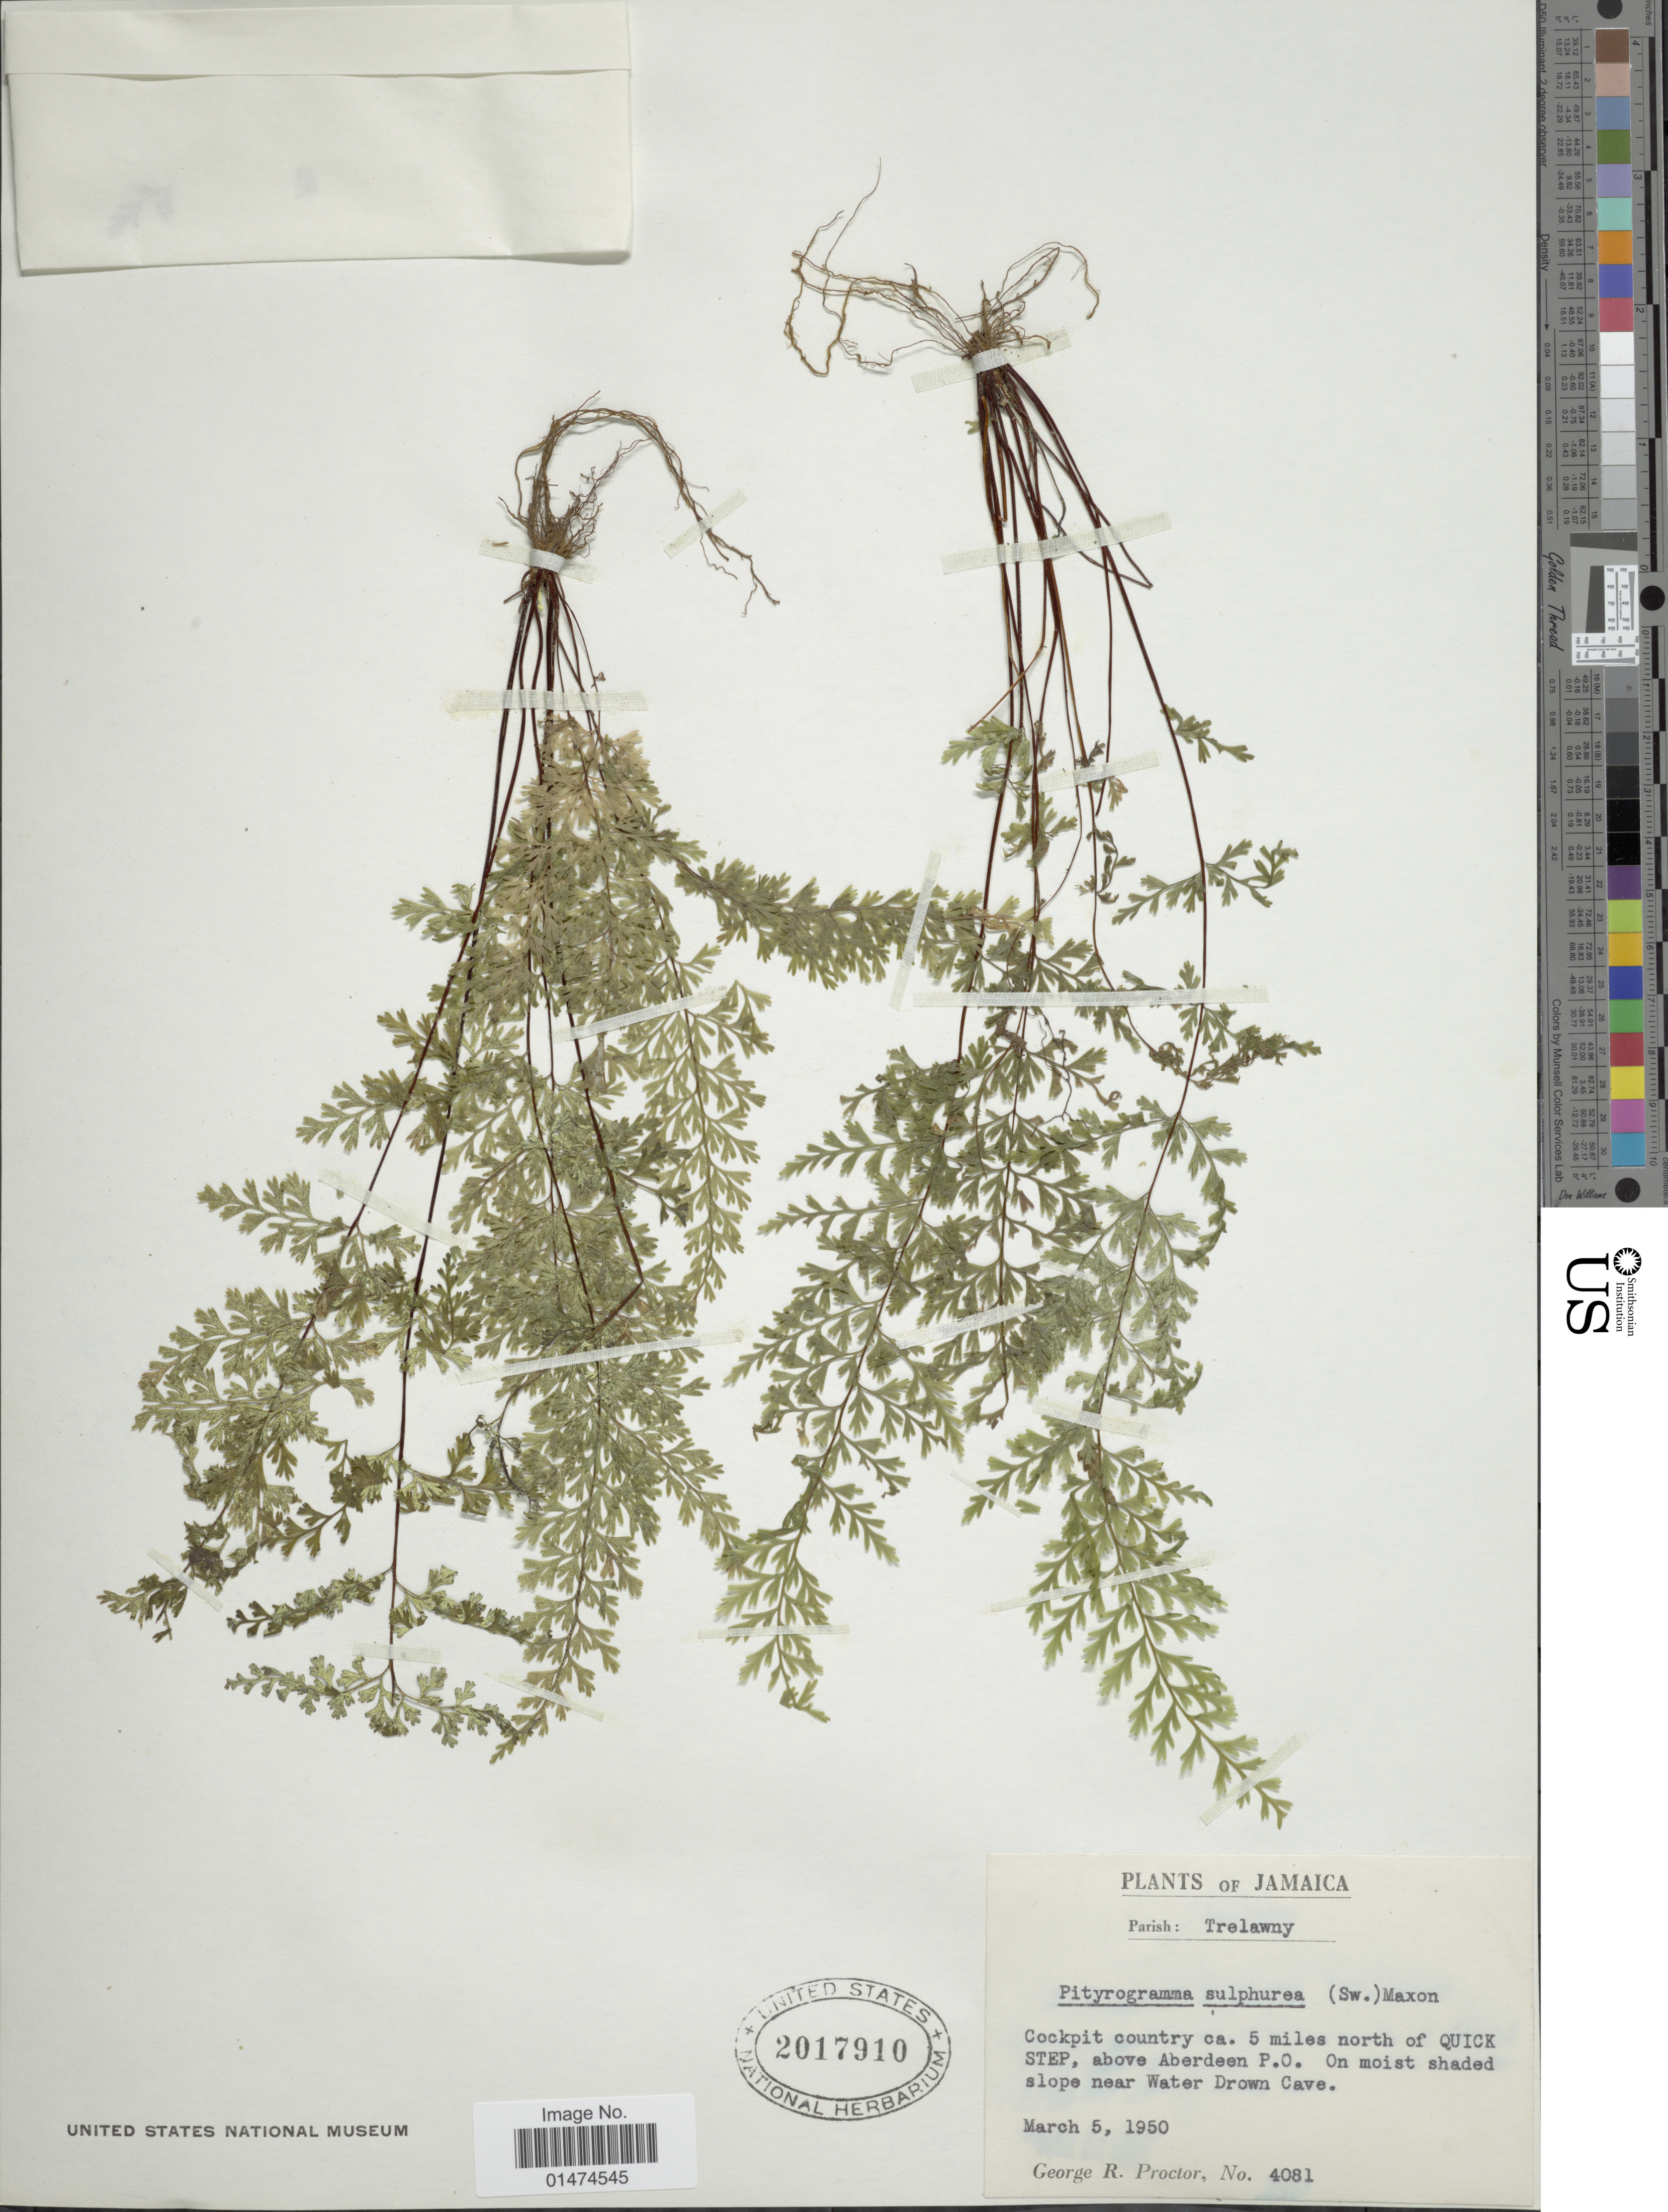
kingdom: Plantae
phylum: Tracheophyta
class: Polypodiopsida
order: Polypodiales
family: Pteridaceae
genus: Pityrogramma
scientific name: Pityrogramma ebenea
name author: (L.) Proctor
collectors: G. R. Proctor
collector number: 4081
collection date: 1950-03-05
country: Jamaica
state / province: Trelawny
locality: Cockpit country ca. 5 miles north of Quick Step, above Abderdeen P.O. On moist shaded slope near water Drown Cave.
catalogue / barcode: US 2017910